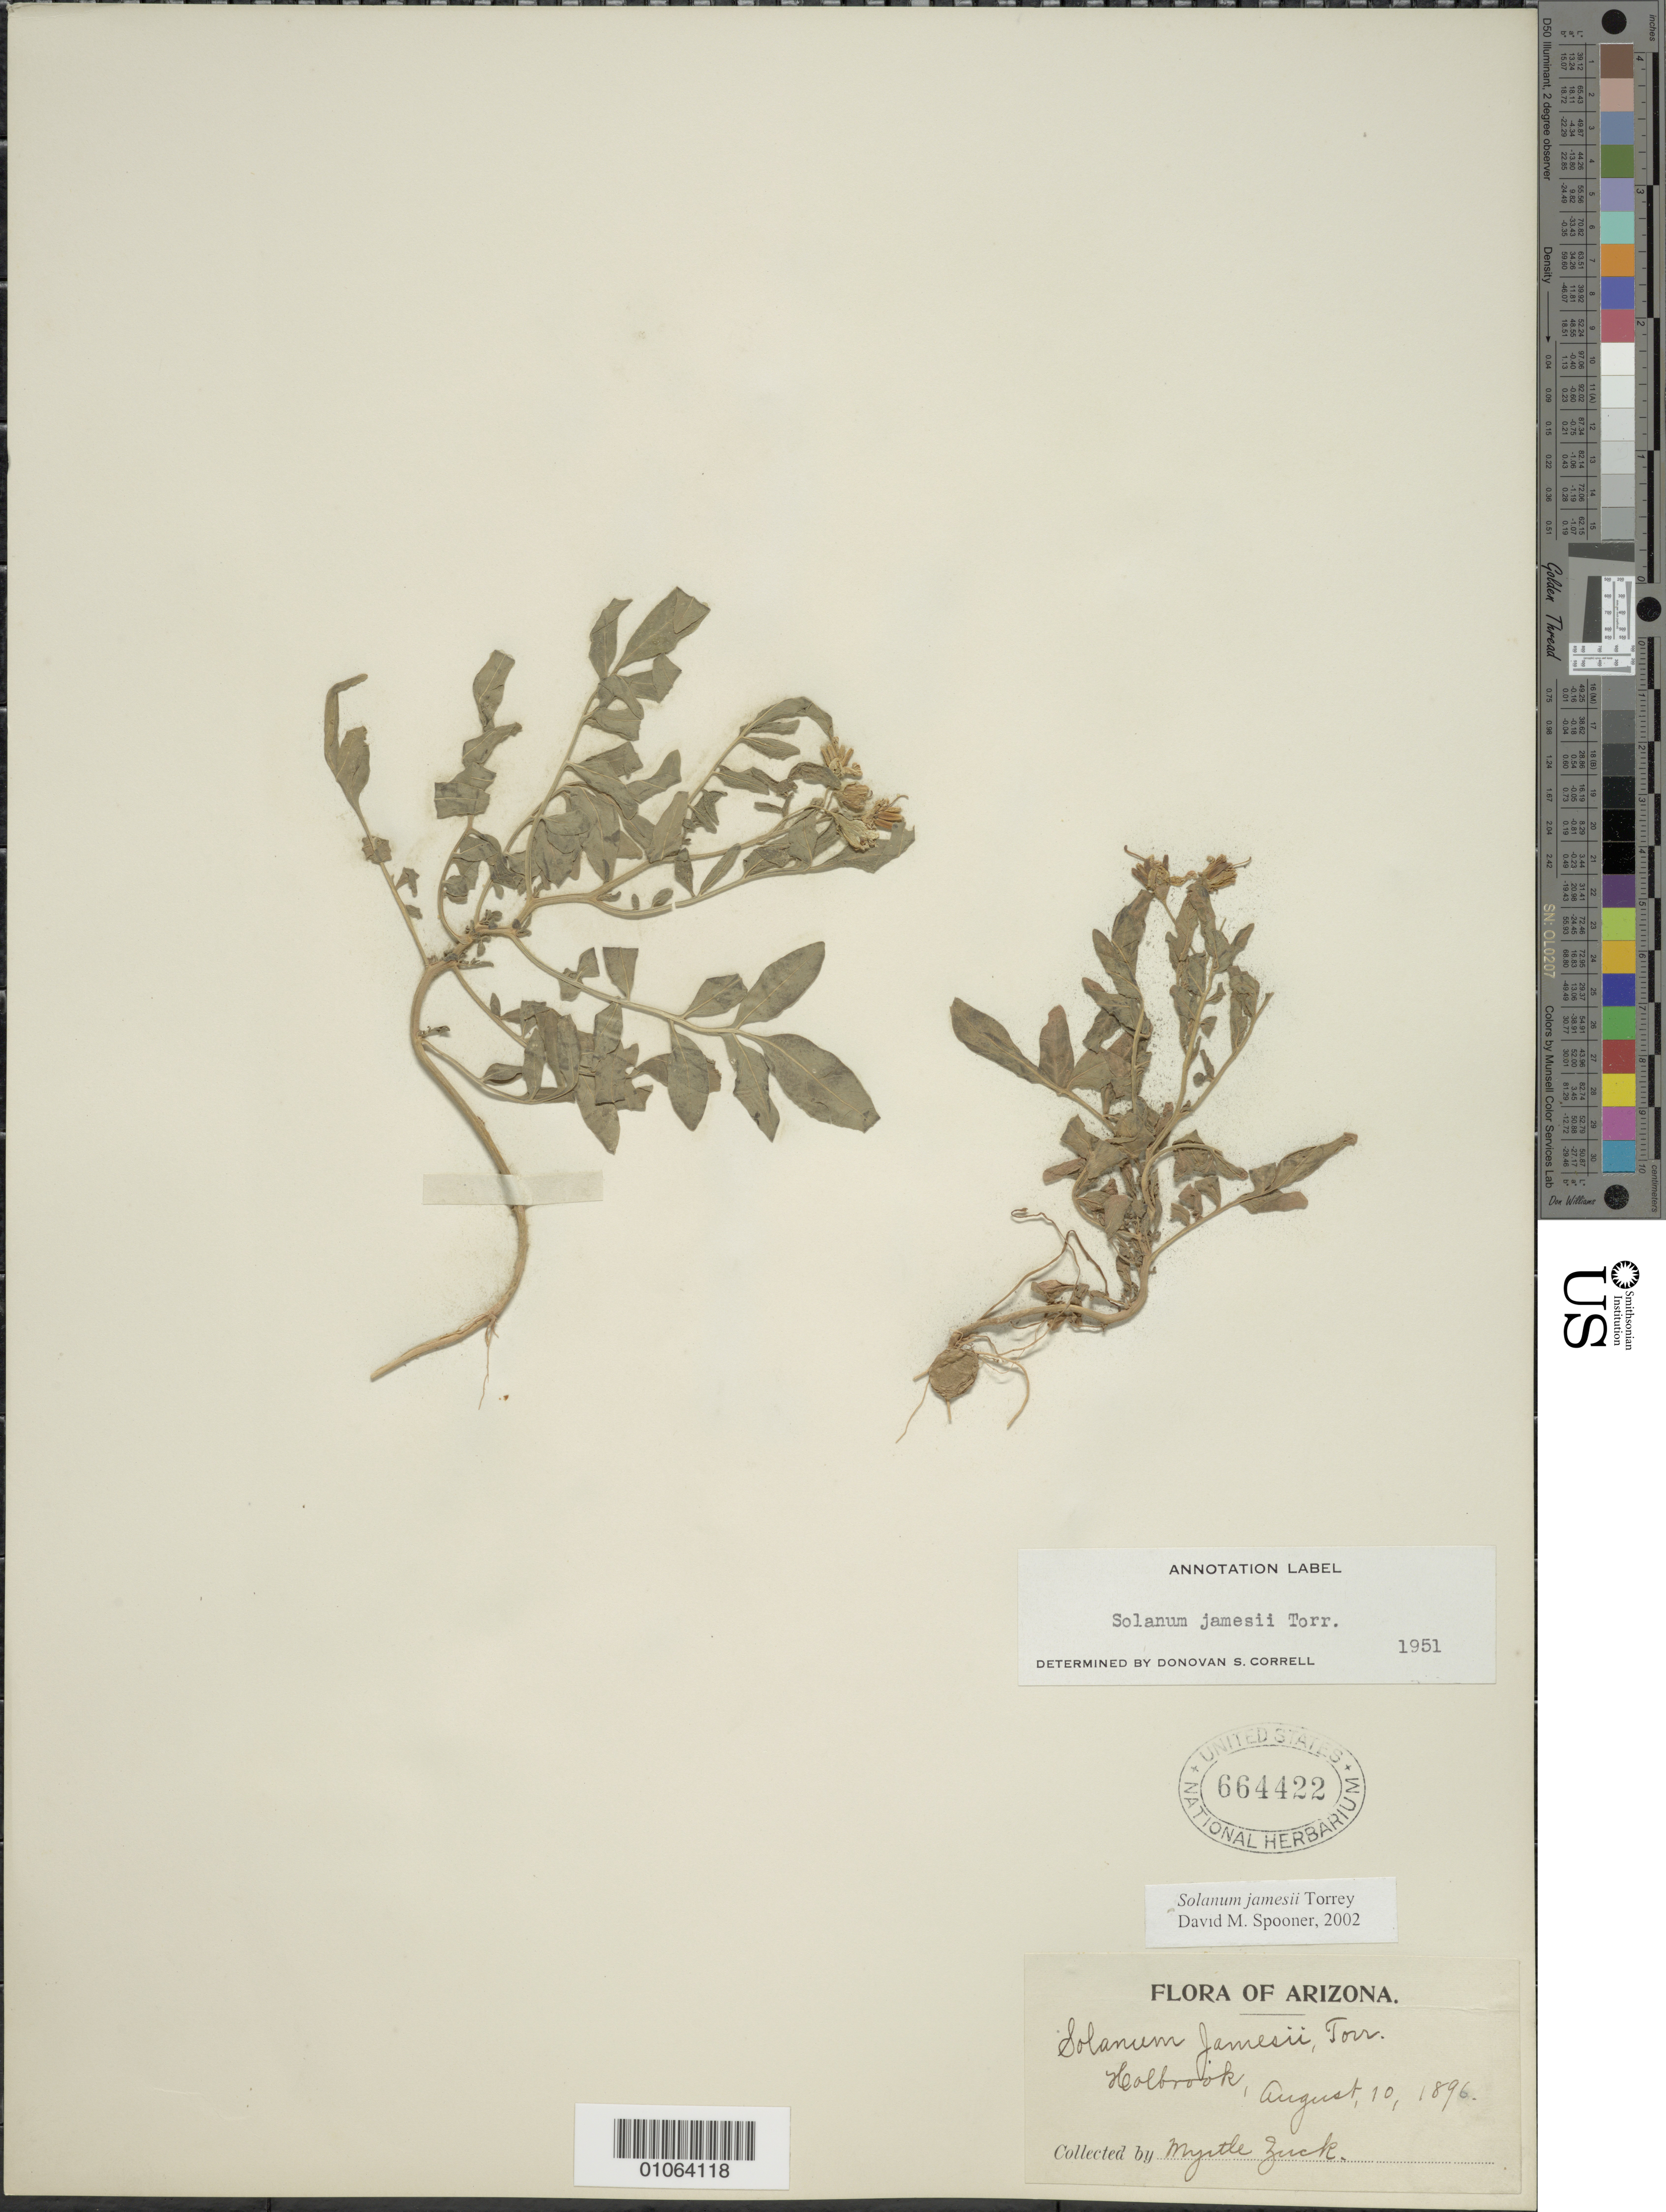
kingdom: Plantae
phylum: Tracheophyta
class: Magnoliopsida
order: Solanales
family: Solanaceae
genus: Solanum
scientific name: Solanum jamesii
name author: Torr.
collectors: M. Zuck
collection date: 1896-08-10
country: United States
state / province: Arizona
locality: Holbrook.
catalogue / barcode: US 664422